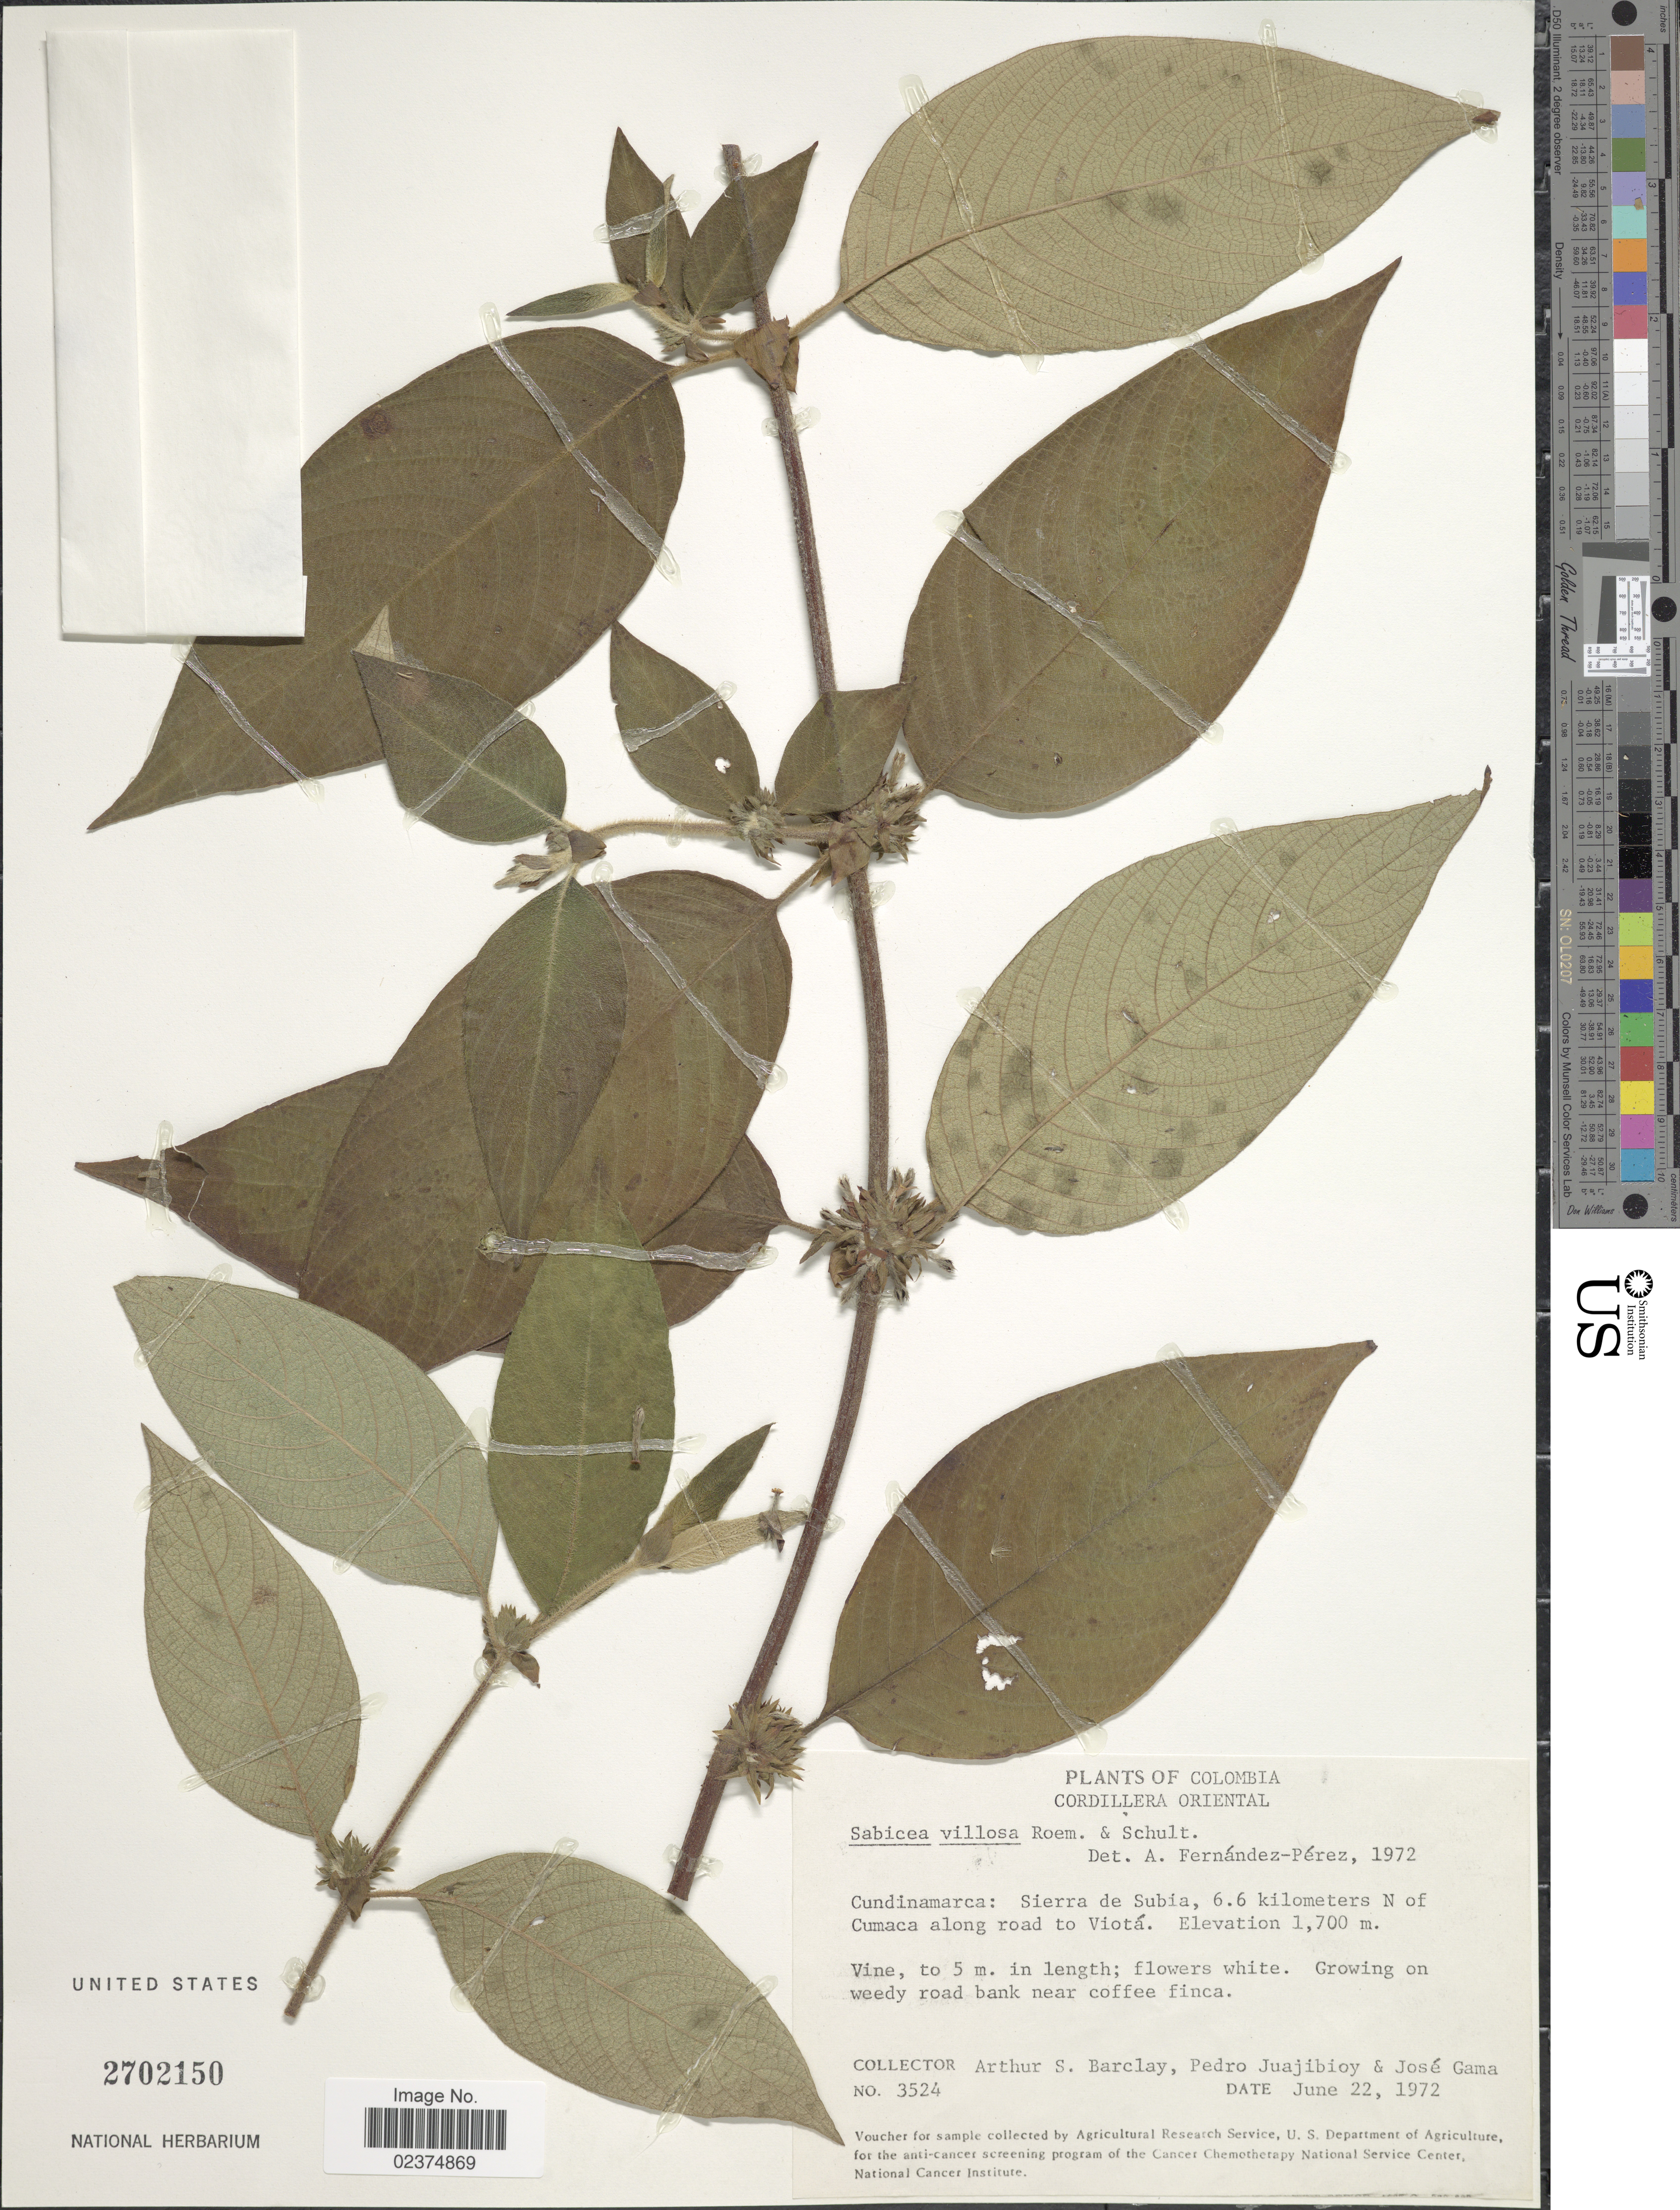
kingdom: Plantae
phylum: Tracheophyta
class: Magnoliopsida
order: Gentianales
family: Rubiaceae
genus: Sabicea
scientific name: Sabicea villosa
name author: Willd. ex Roem. & Schult.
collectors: A. S. Barclay, P. Juajibioy & J. Gama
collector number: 3524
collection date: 1972-06-22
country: Colombia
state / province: Cundinamarca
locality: Cordillera Oriental. Sierra de Subia, 6.6 kilometers N of Cumaca along road to Viota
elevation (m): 1700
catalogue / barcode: US 2702150